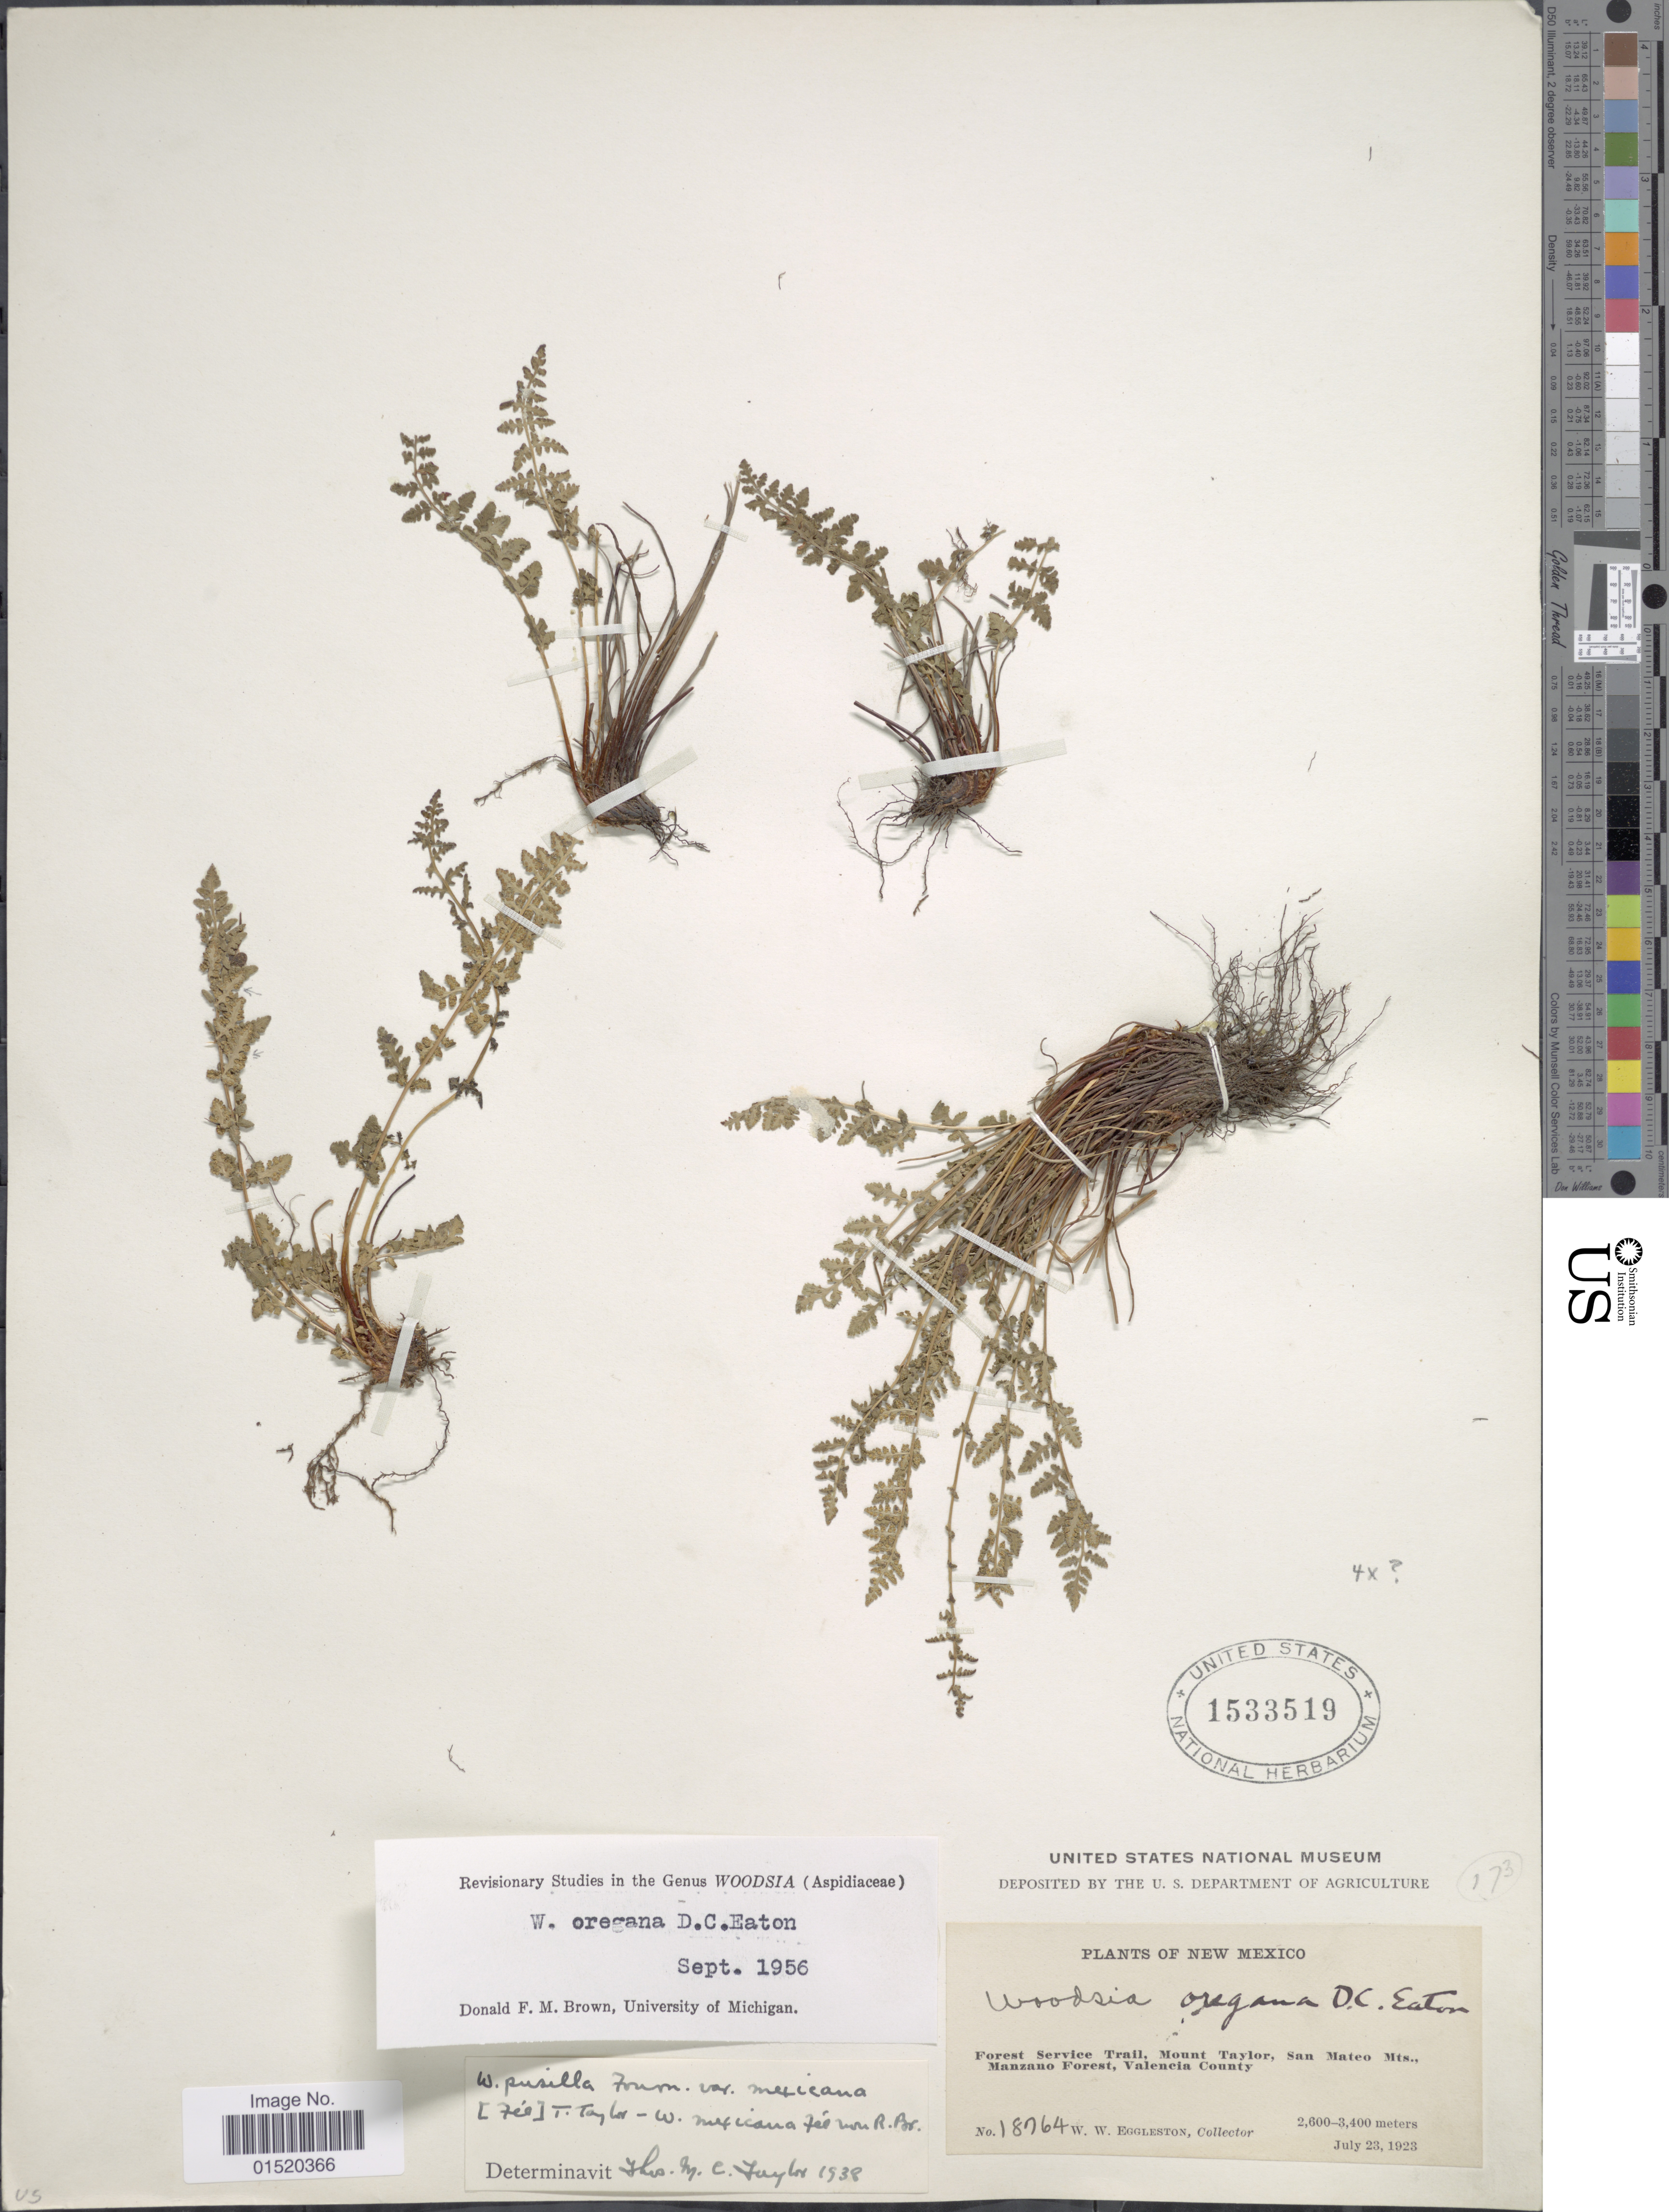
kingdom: Plantae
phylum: Tracheophyta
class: Polypodiopsida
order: Polypodiales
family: Woodsiaceae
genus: Woodsia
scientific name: Woodsia oregana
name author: D.C. Eaton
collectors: W. W. Eggleston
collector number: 18764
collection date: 1923-07-23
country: United States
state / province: New Mexico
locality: Forest Service Trail, Mount Taylor, San Mateo Mts., Manzano Forest, Valencia County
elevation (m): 2600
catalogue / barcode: US 1533519